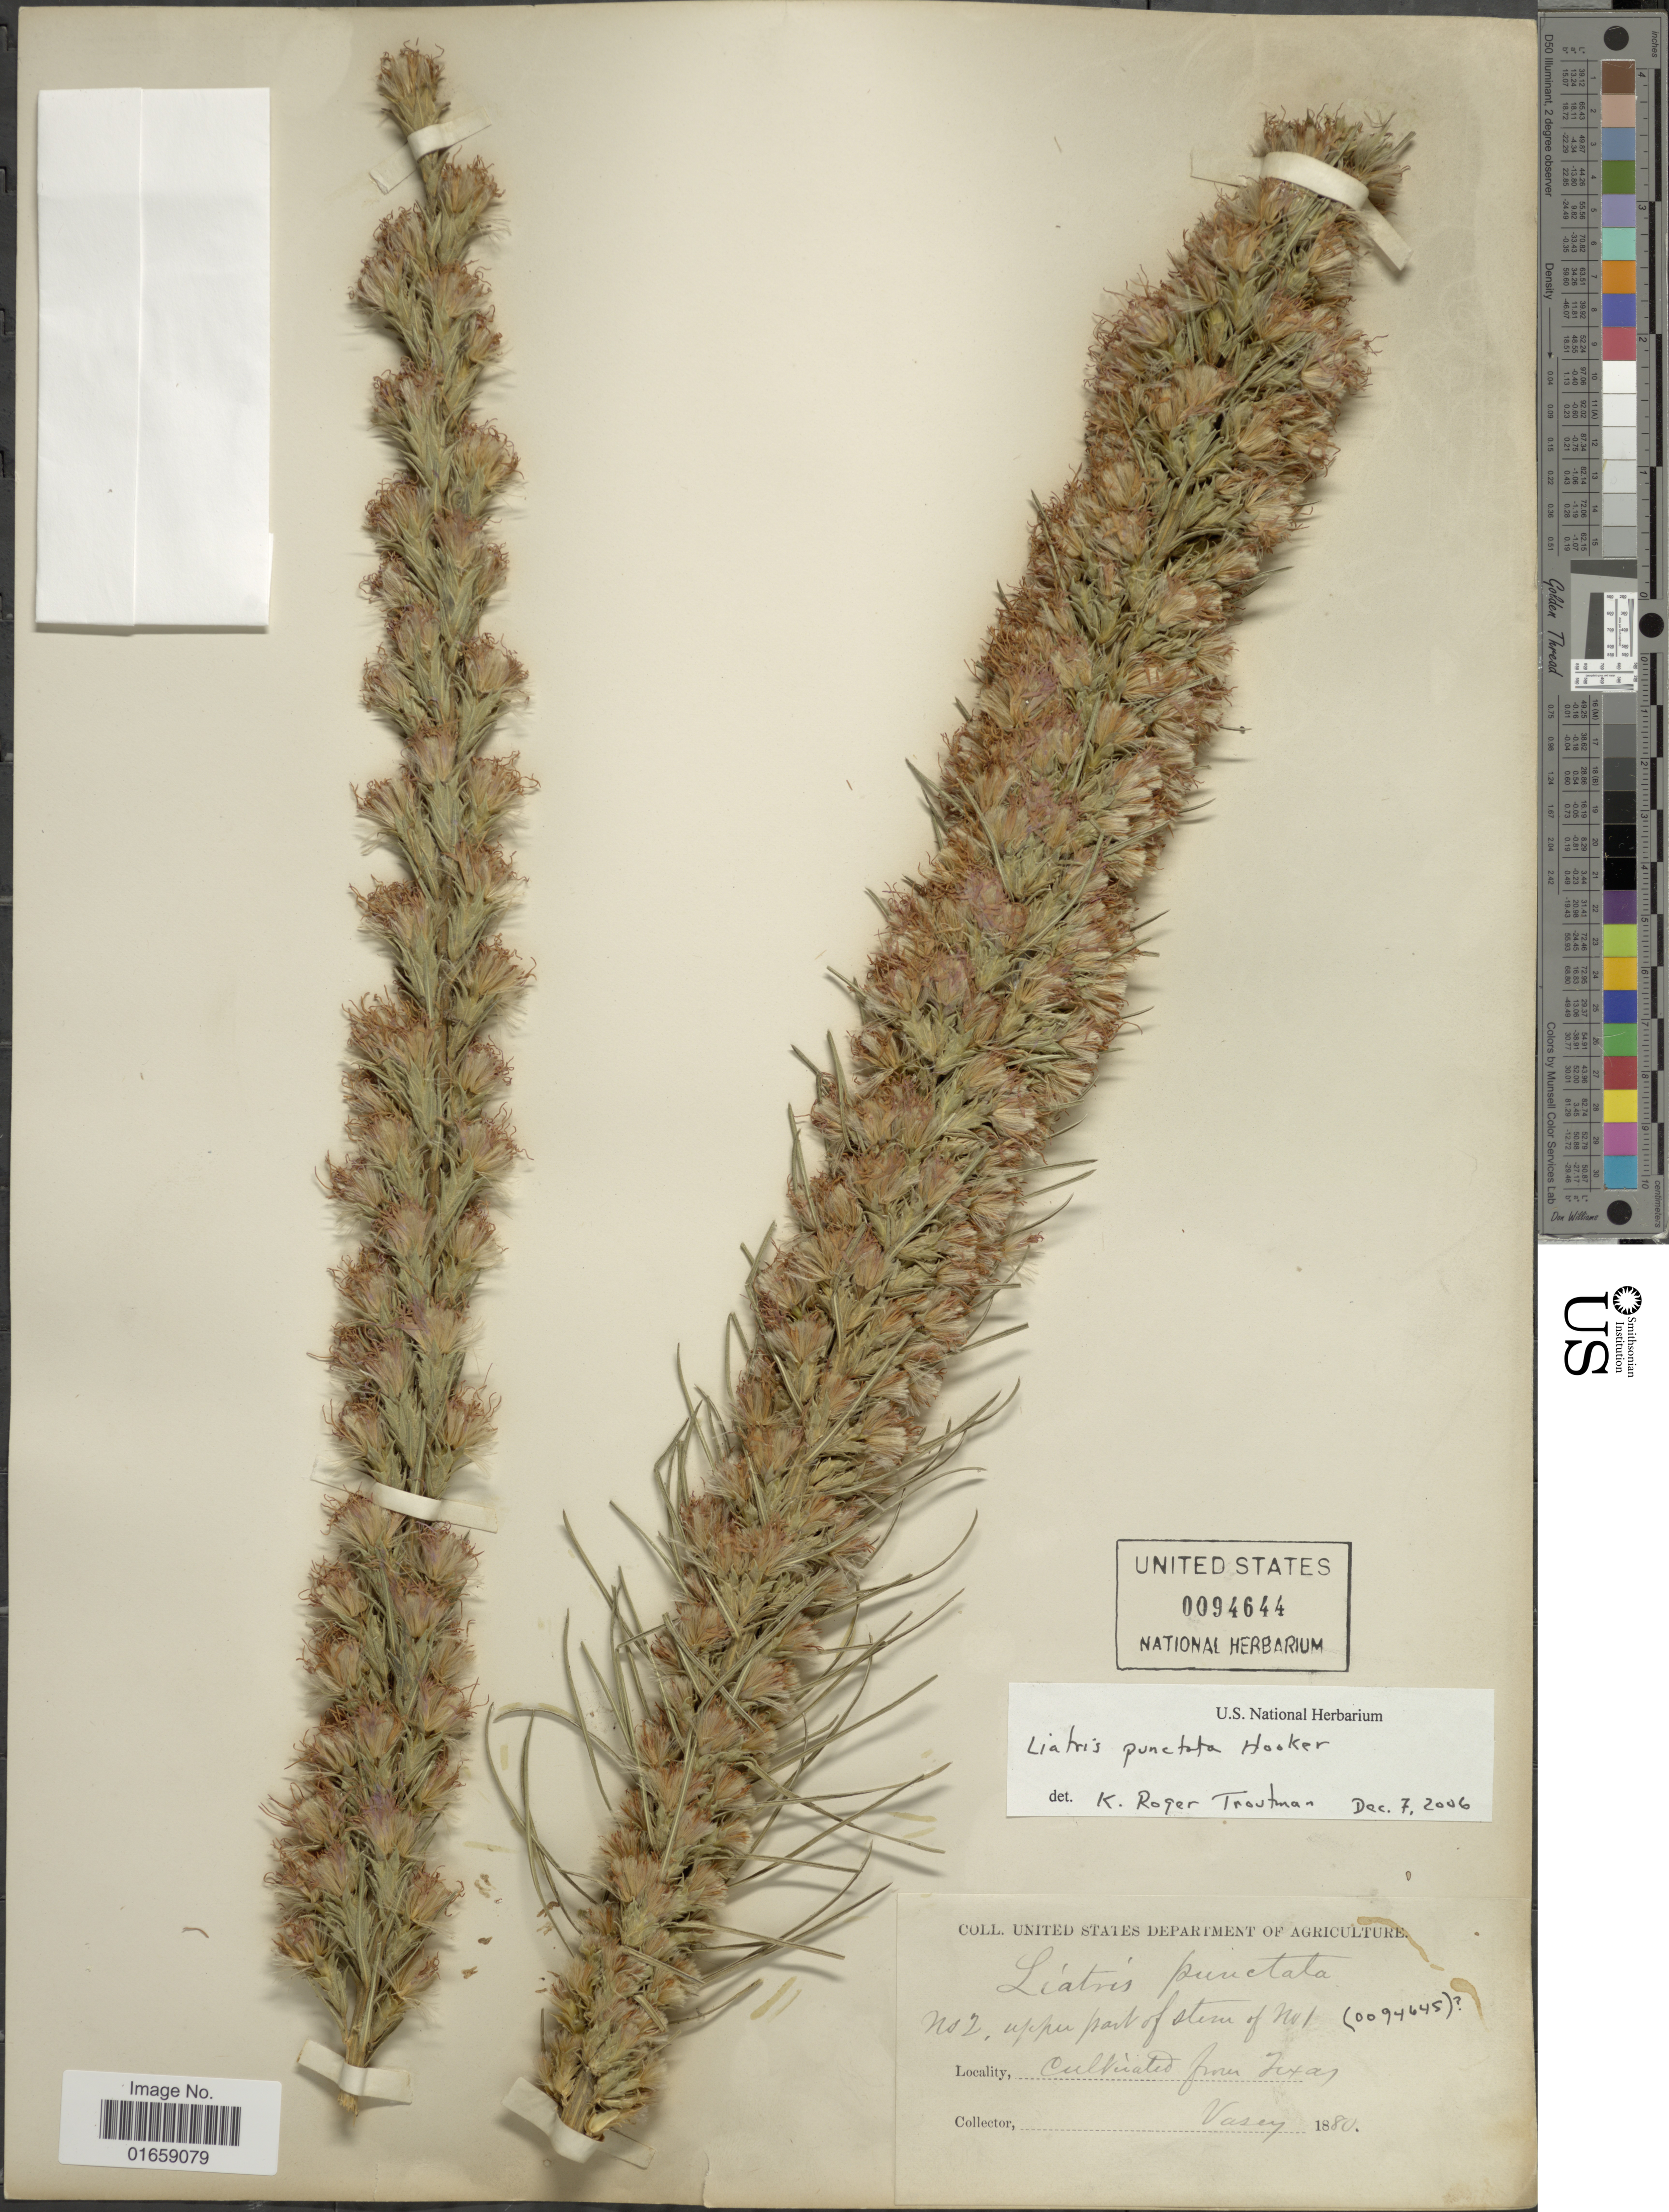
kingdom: Plantae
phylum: Tracheophyta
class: Magnoliopsida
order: Asterales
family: Asteraceae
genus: Liatris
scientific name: Liatris punctata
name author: Hook.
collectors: Vasey, --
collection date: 1880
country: United States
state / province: Texas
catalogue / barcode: US 94644